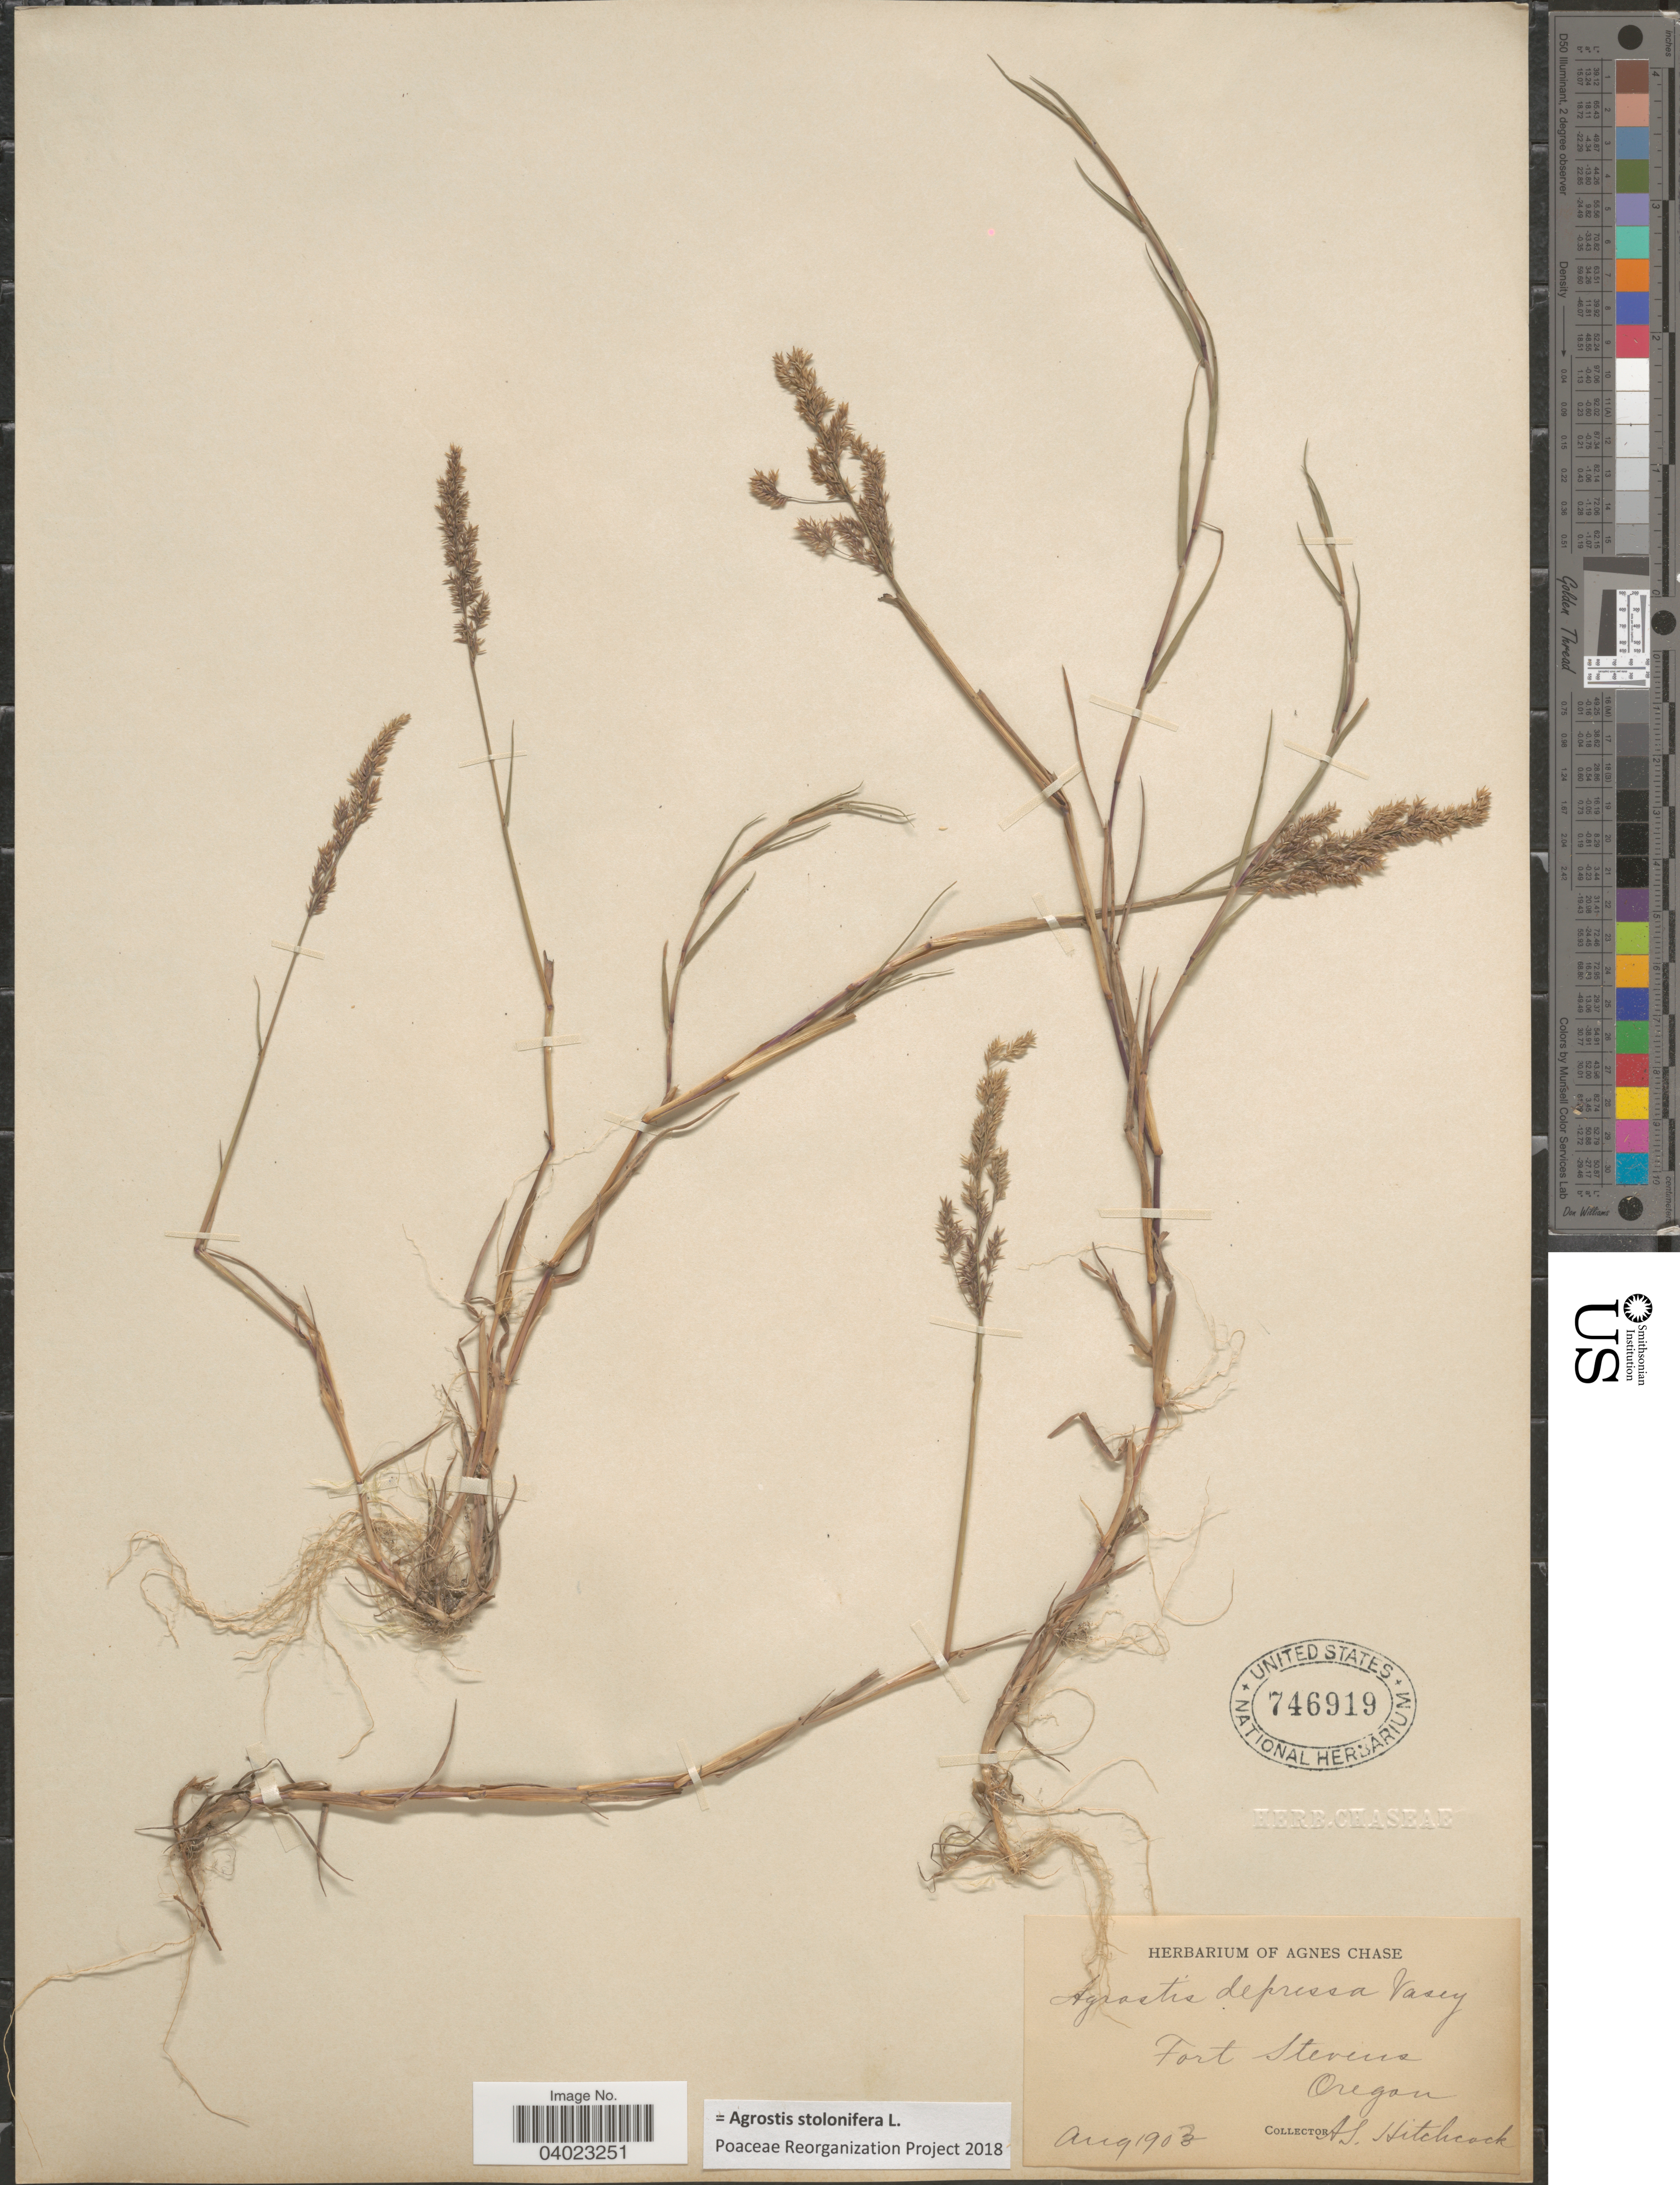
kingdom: Plantae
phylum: Tracheophyta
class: Liliopsida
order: Poales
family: Poaceae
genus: Agrostis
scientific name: Agrostis stolonifera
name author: L.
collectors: A. S. Hitchcock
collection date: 1902-08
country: United States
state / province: Oregon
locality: Fort Stevens.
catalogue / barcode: US 746919